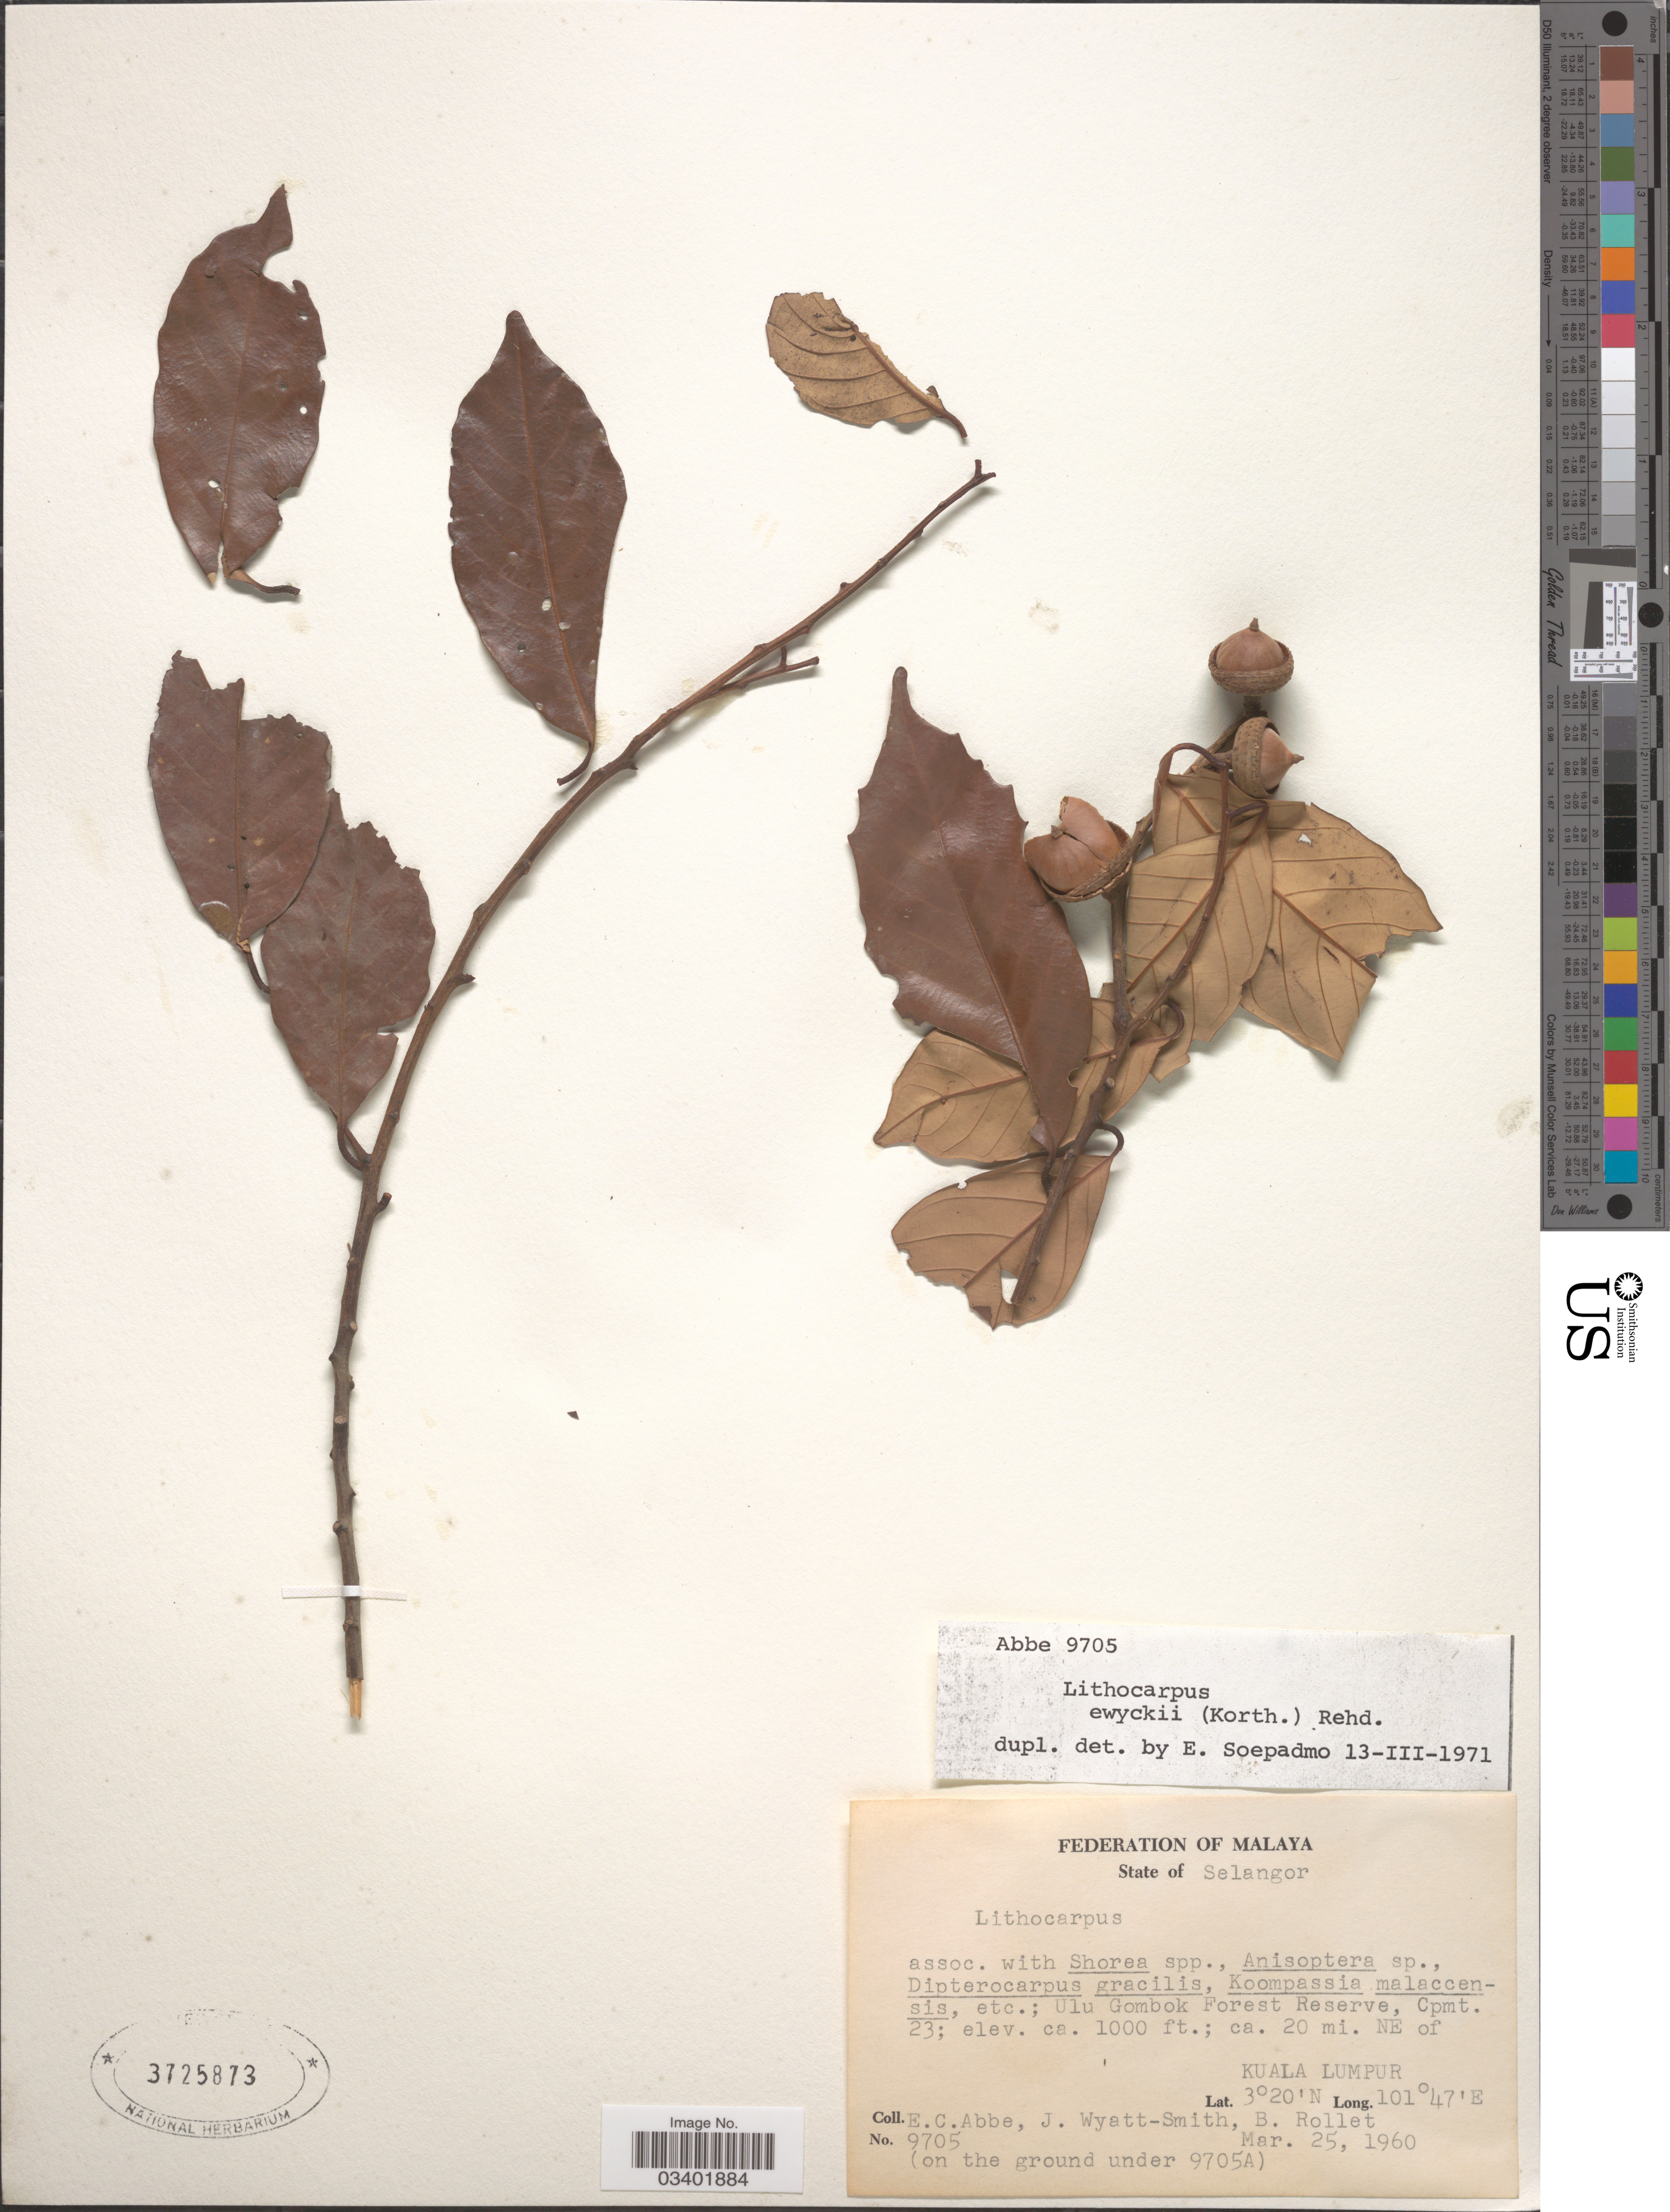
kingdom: Plantae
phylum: Tracheophyta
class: Magnoliopsida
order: Fagales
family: Fagaceae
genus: Lithocarpus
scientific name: Lithocarpus ewyckii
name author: (Korth.) Rehder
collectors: E. C. Abbe, J. Wyatt-Smith & B. Rollet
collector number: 9705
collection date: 1960-03-25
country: Malaysia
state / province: Selangor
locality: Federation of Malaya. Ulu Gombok Forest Reserve, Cpmt. 23. Ca. 20 mi. NE of Kuala Lumpur.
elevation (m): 305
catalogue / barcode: US 3725873